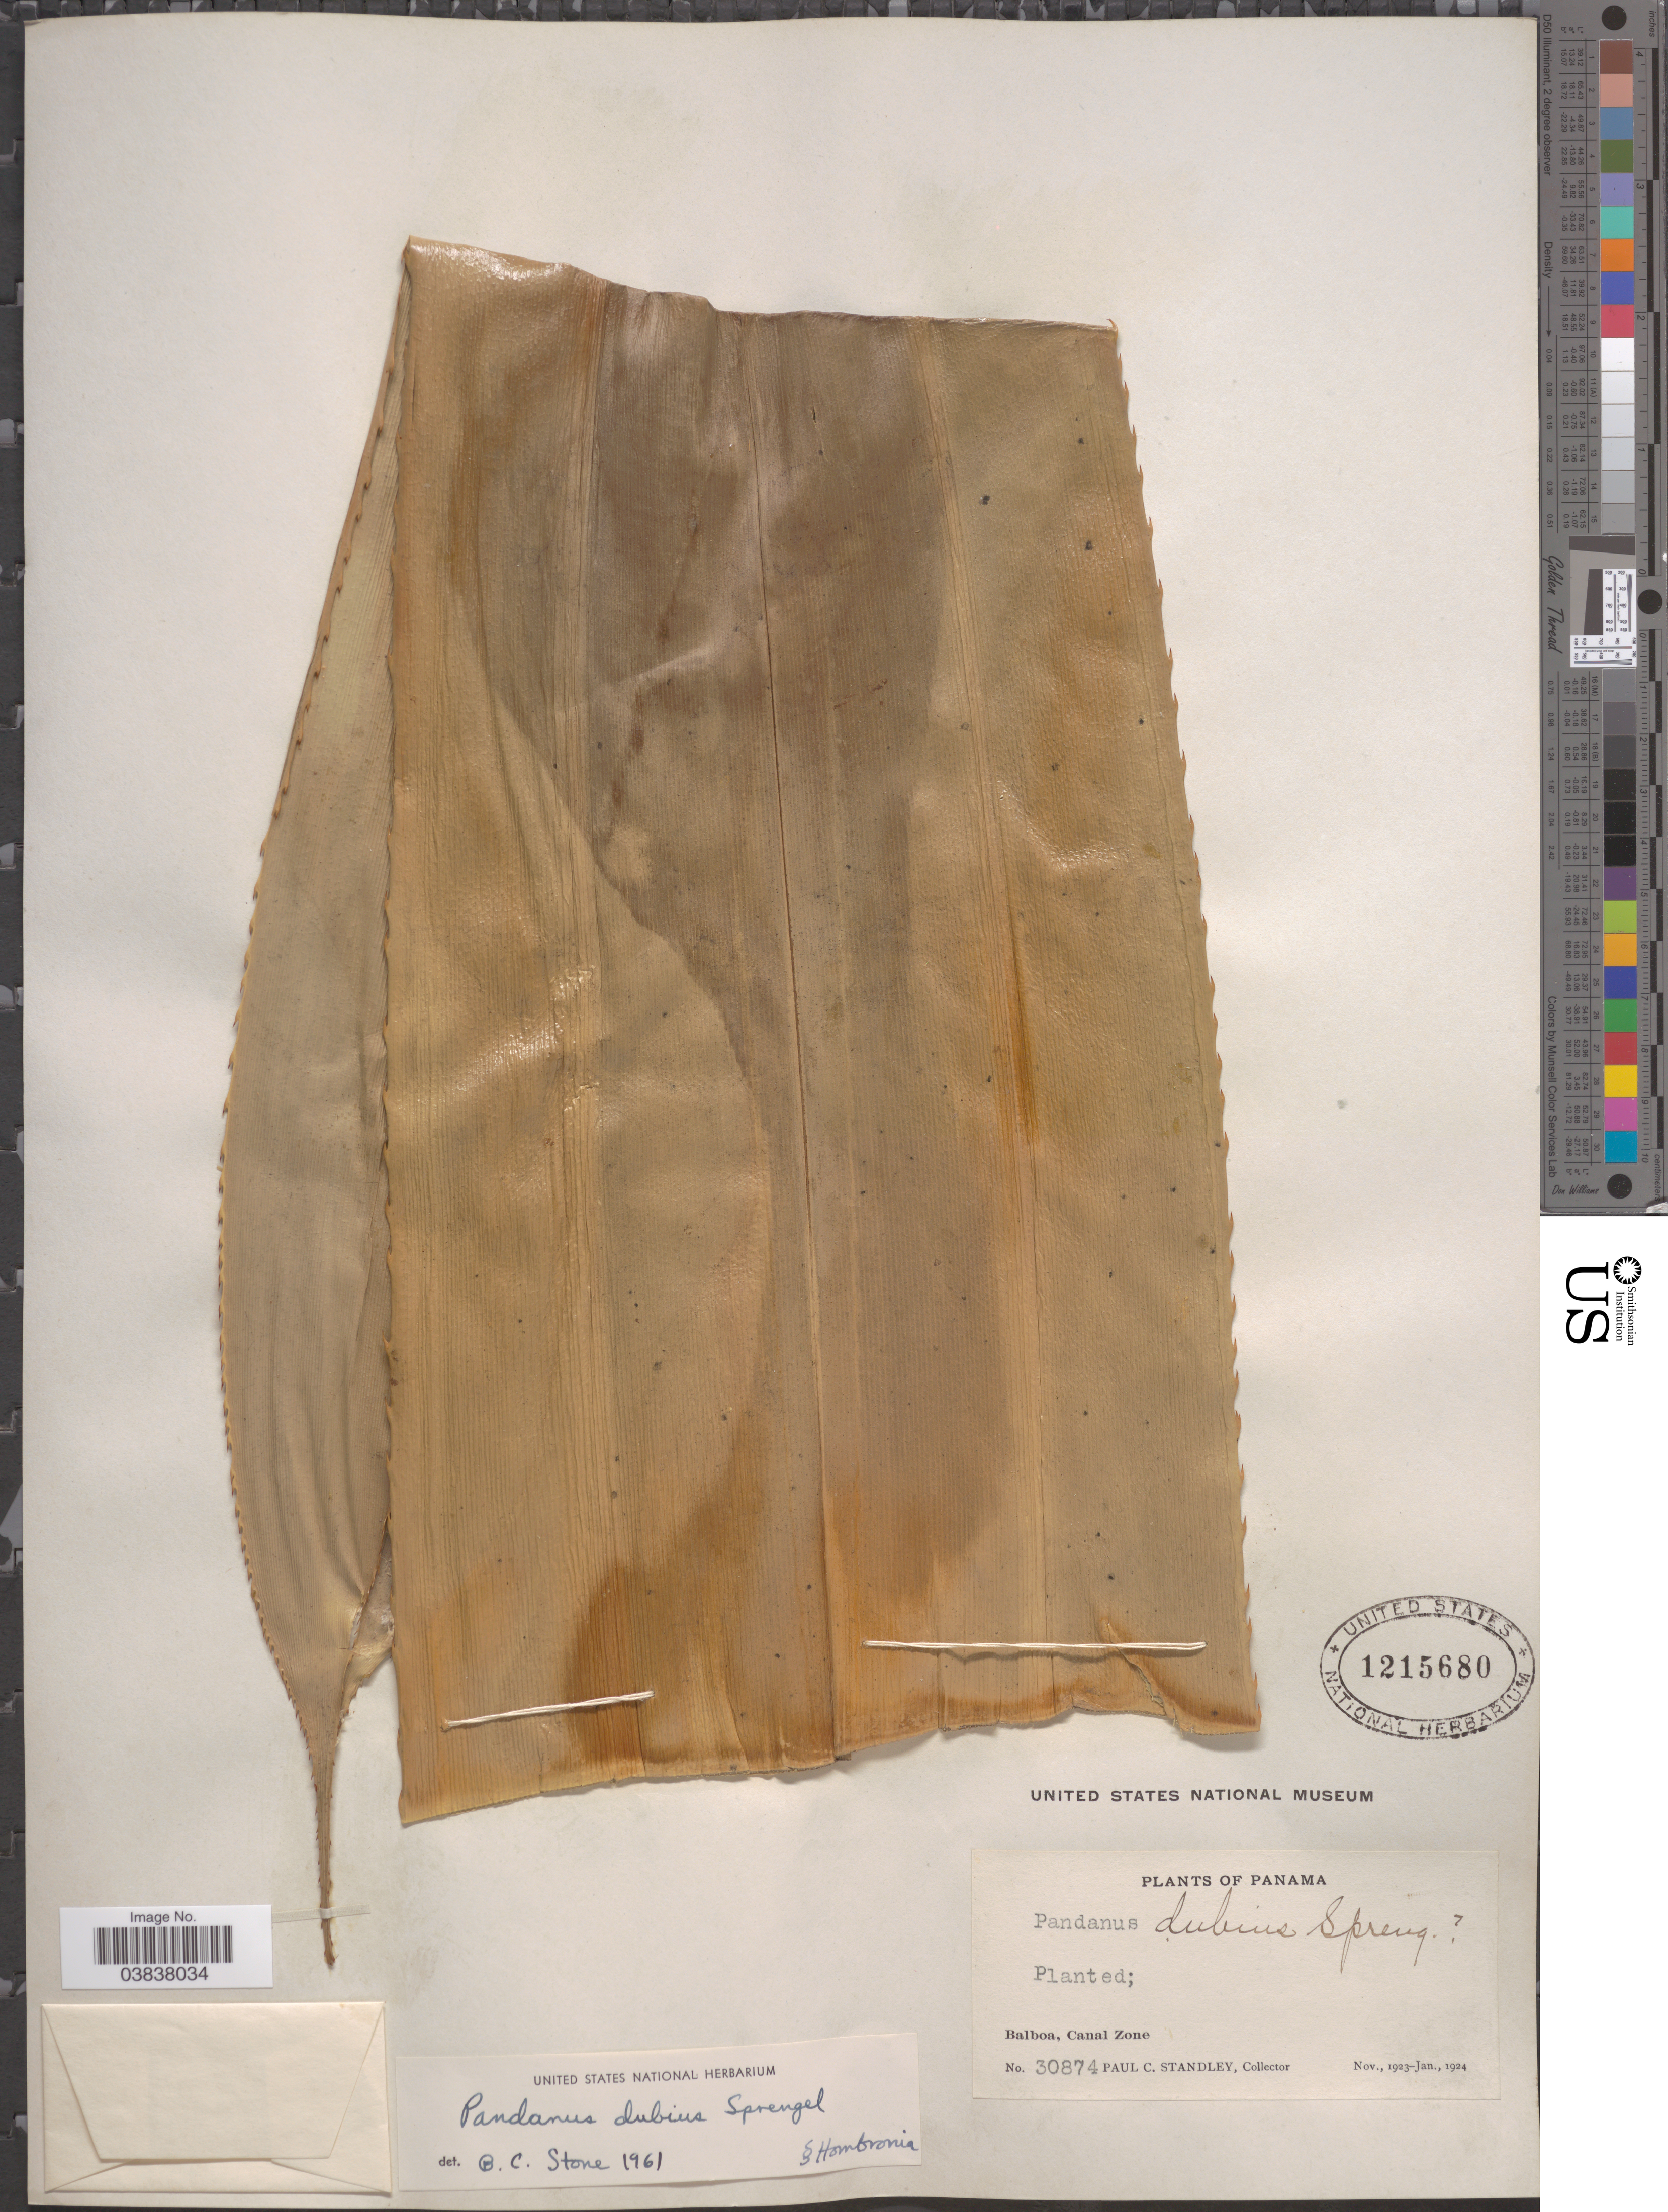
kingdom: Plantae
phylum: Tracheophyta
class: Liliopsida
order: Pandanales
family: Pandanaceae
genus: Pandanus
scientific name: Pandanus dubius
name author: Spreng.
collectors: P. C. Standley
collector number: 30874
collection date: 1923-11/1924-01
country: Panama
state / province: Colón / Panamá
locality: Balboa, Canal Zone.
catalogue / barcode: US 1215680